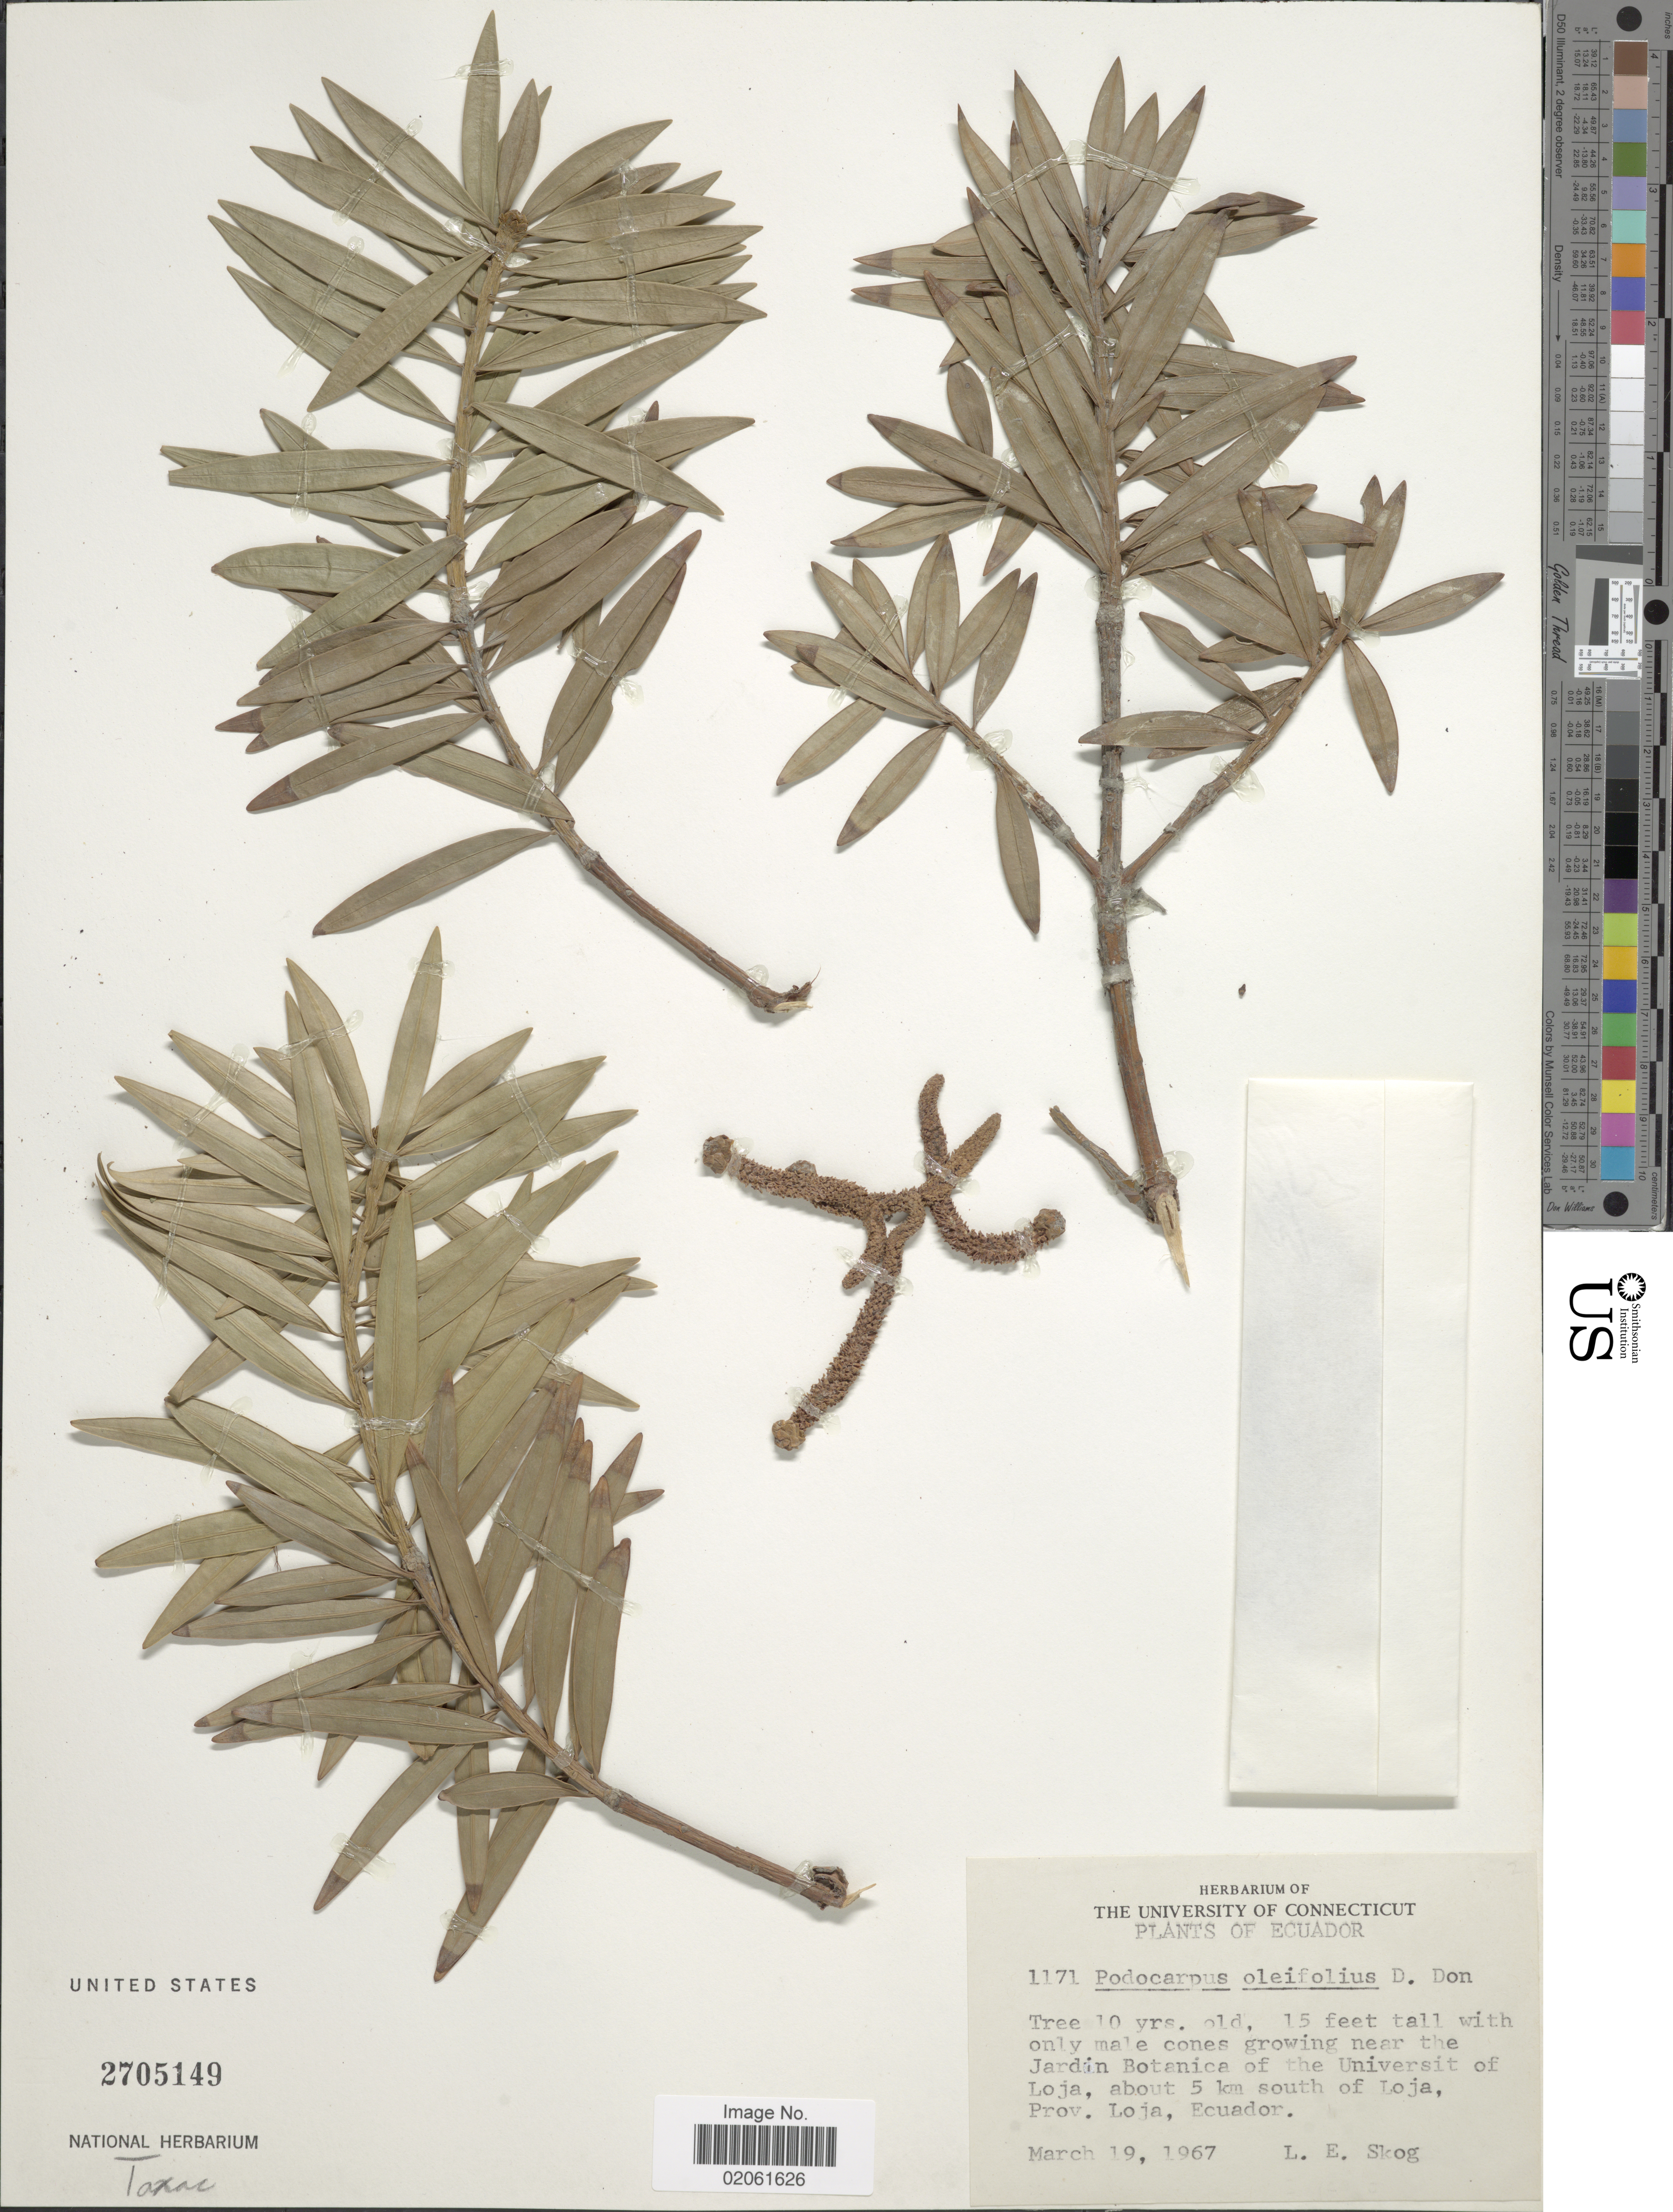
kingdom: Plantae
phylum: Tracheophyta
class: Pinopsida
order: Pinales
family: Podocarpaceae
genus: Podocarpus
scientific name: Podocarpus oleifolius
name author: D. Don ex Lamb.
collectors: L. E. Skog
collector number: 1171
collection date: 1967-03-19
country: Ecuador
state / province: Loja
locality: Jardin Botanico of the Universit of Loja, about 5 km south of Loja, Prov. Loja. Ecuador.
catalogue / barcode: US 2705149